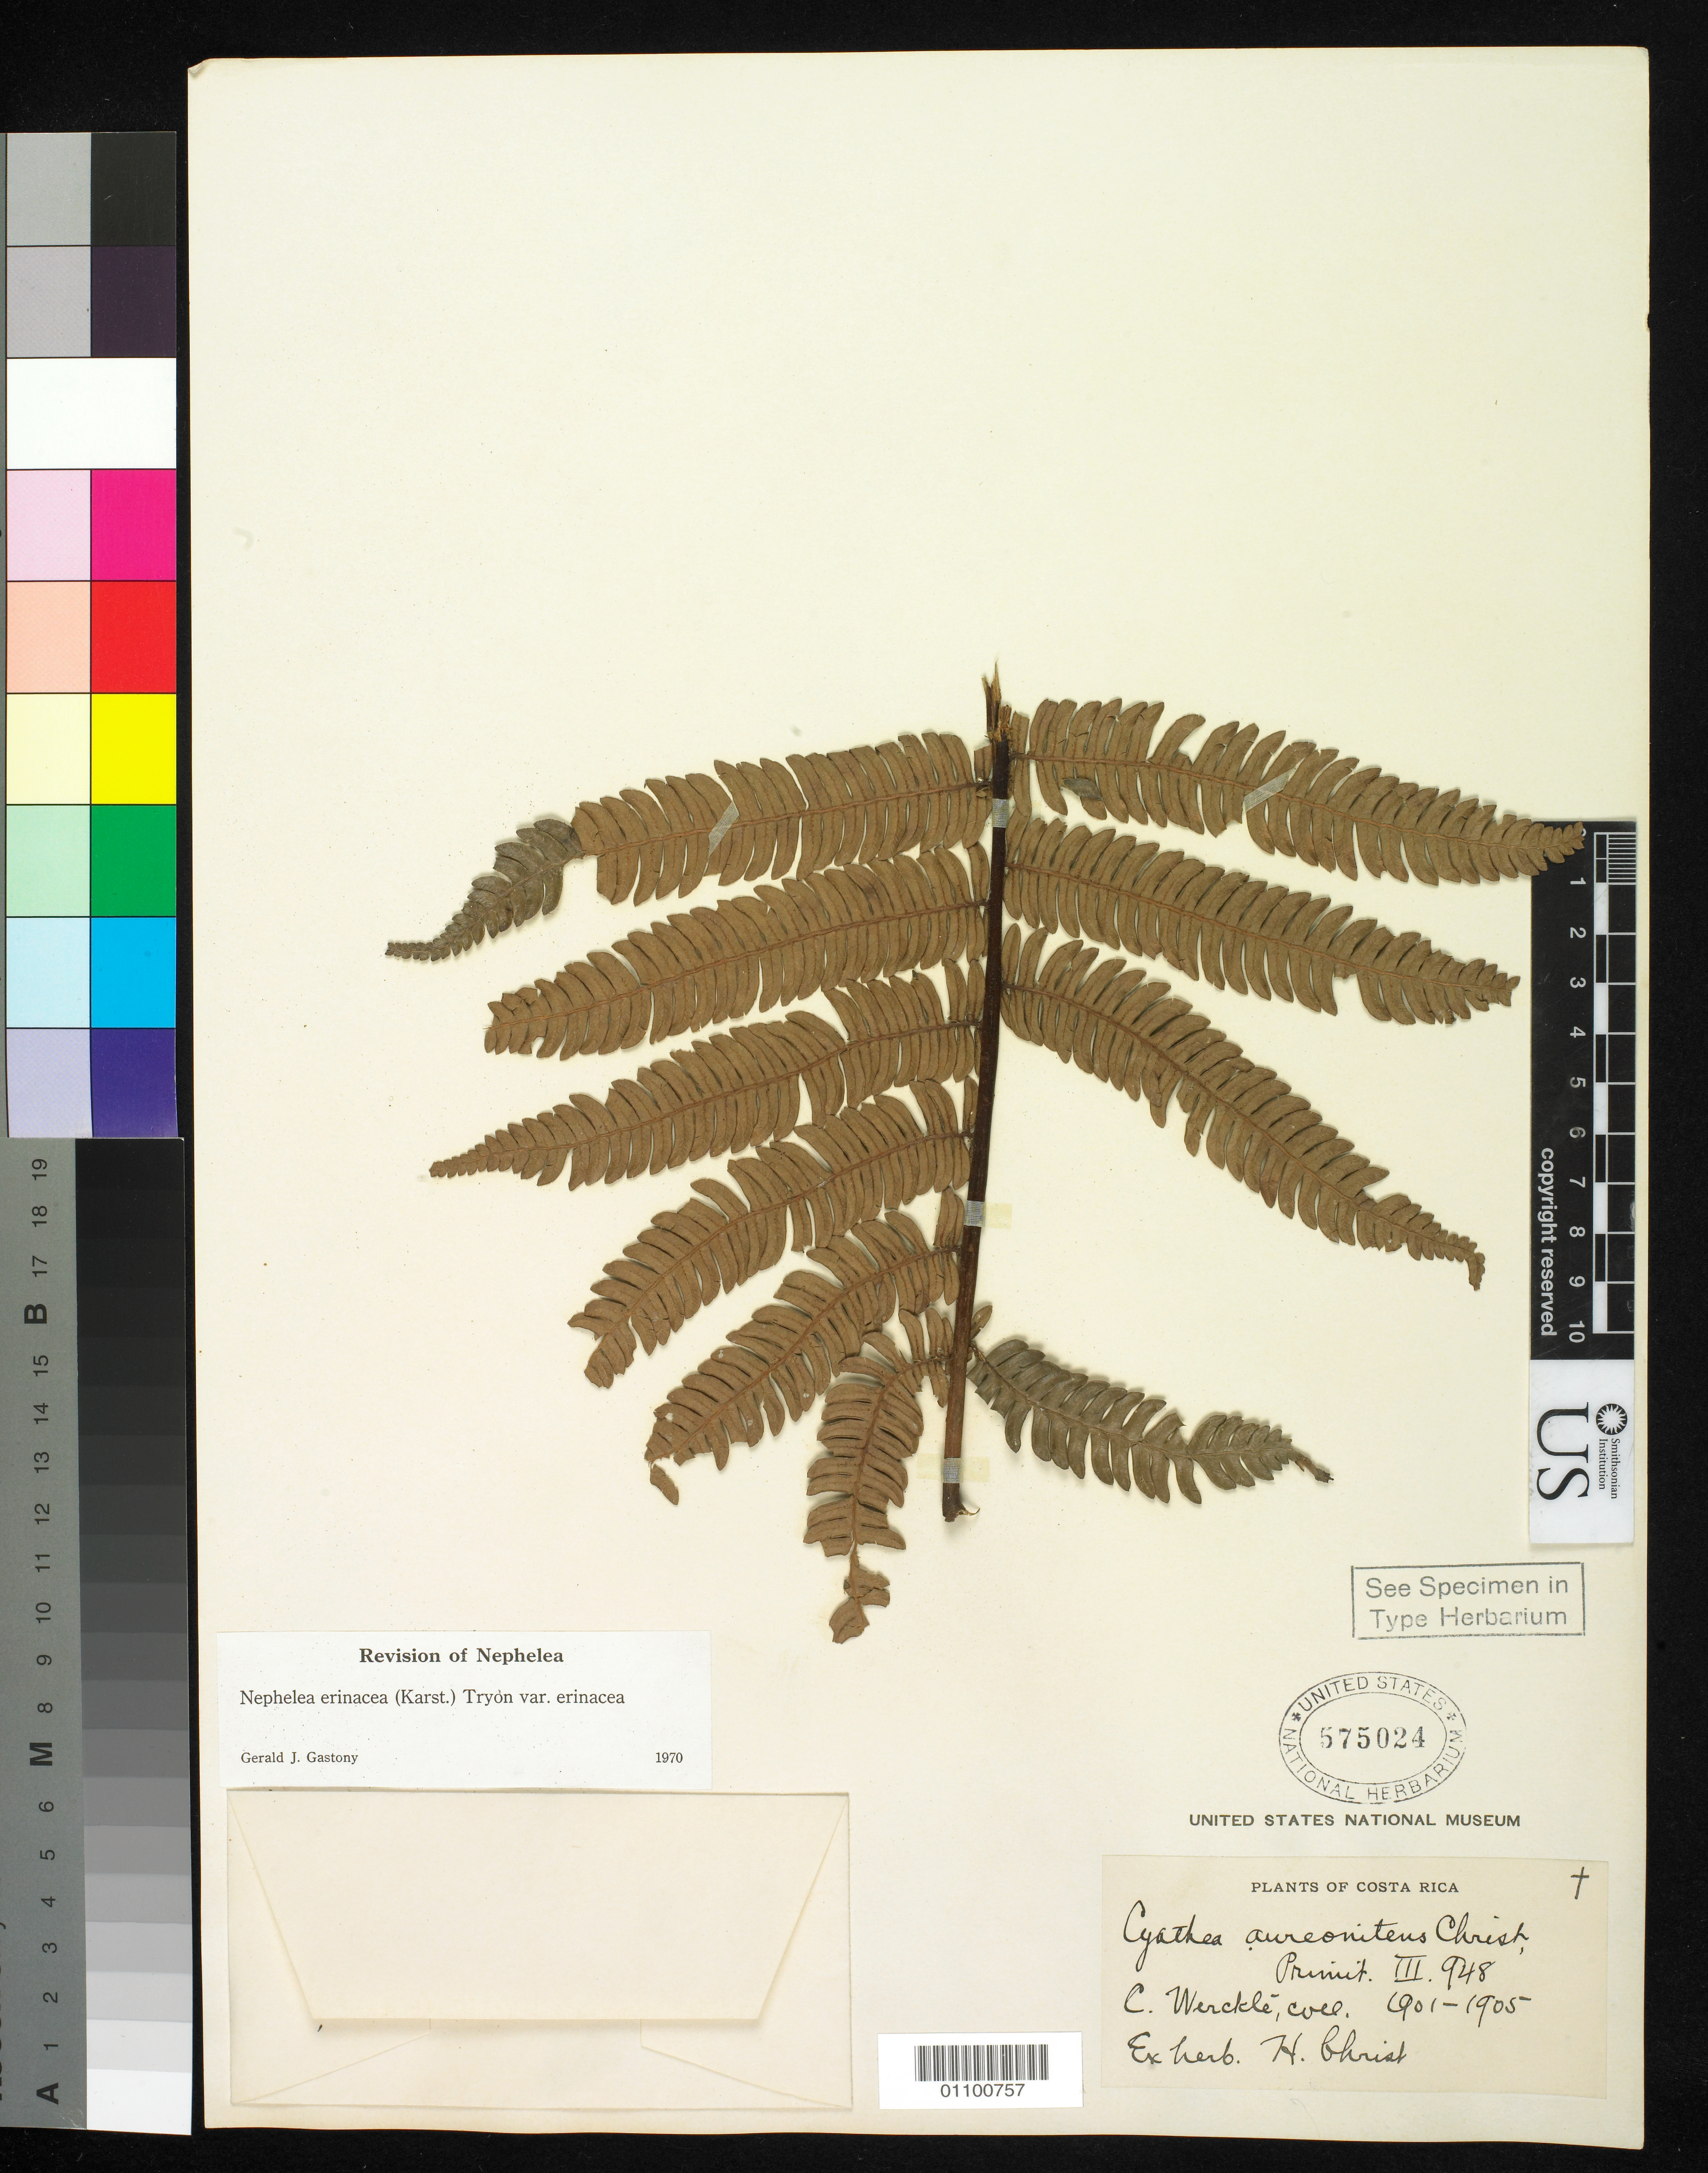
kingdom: Plantae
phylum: Tracheophyta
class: Polypodiopsida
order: Cyatheales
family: Cyatheaceae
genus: Cyathea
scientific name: Cyathea aureonitens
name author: Christ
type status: Isosyntype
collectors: C. C Wercklé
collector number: III 948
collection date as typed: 1901 to -- --- 1905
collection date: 1901/1905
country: Costa Rica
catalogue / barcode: US 575024